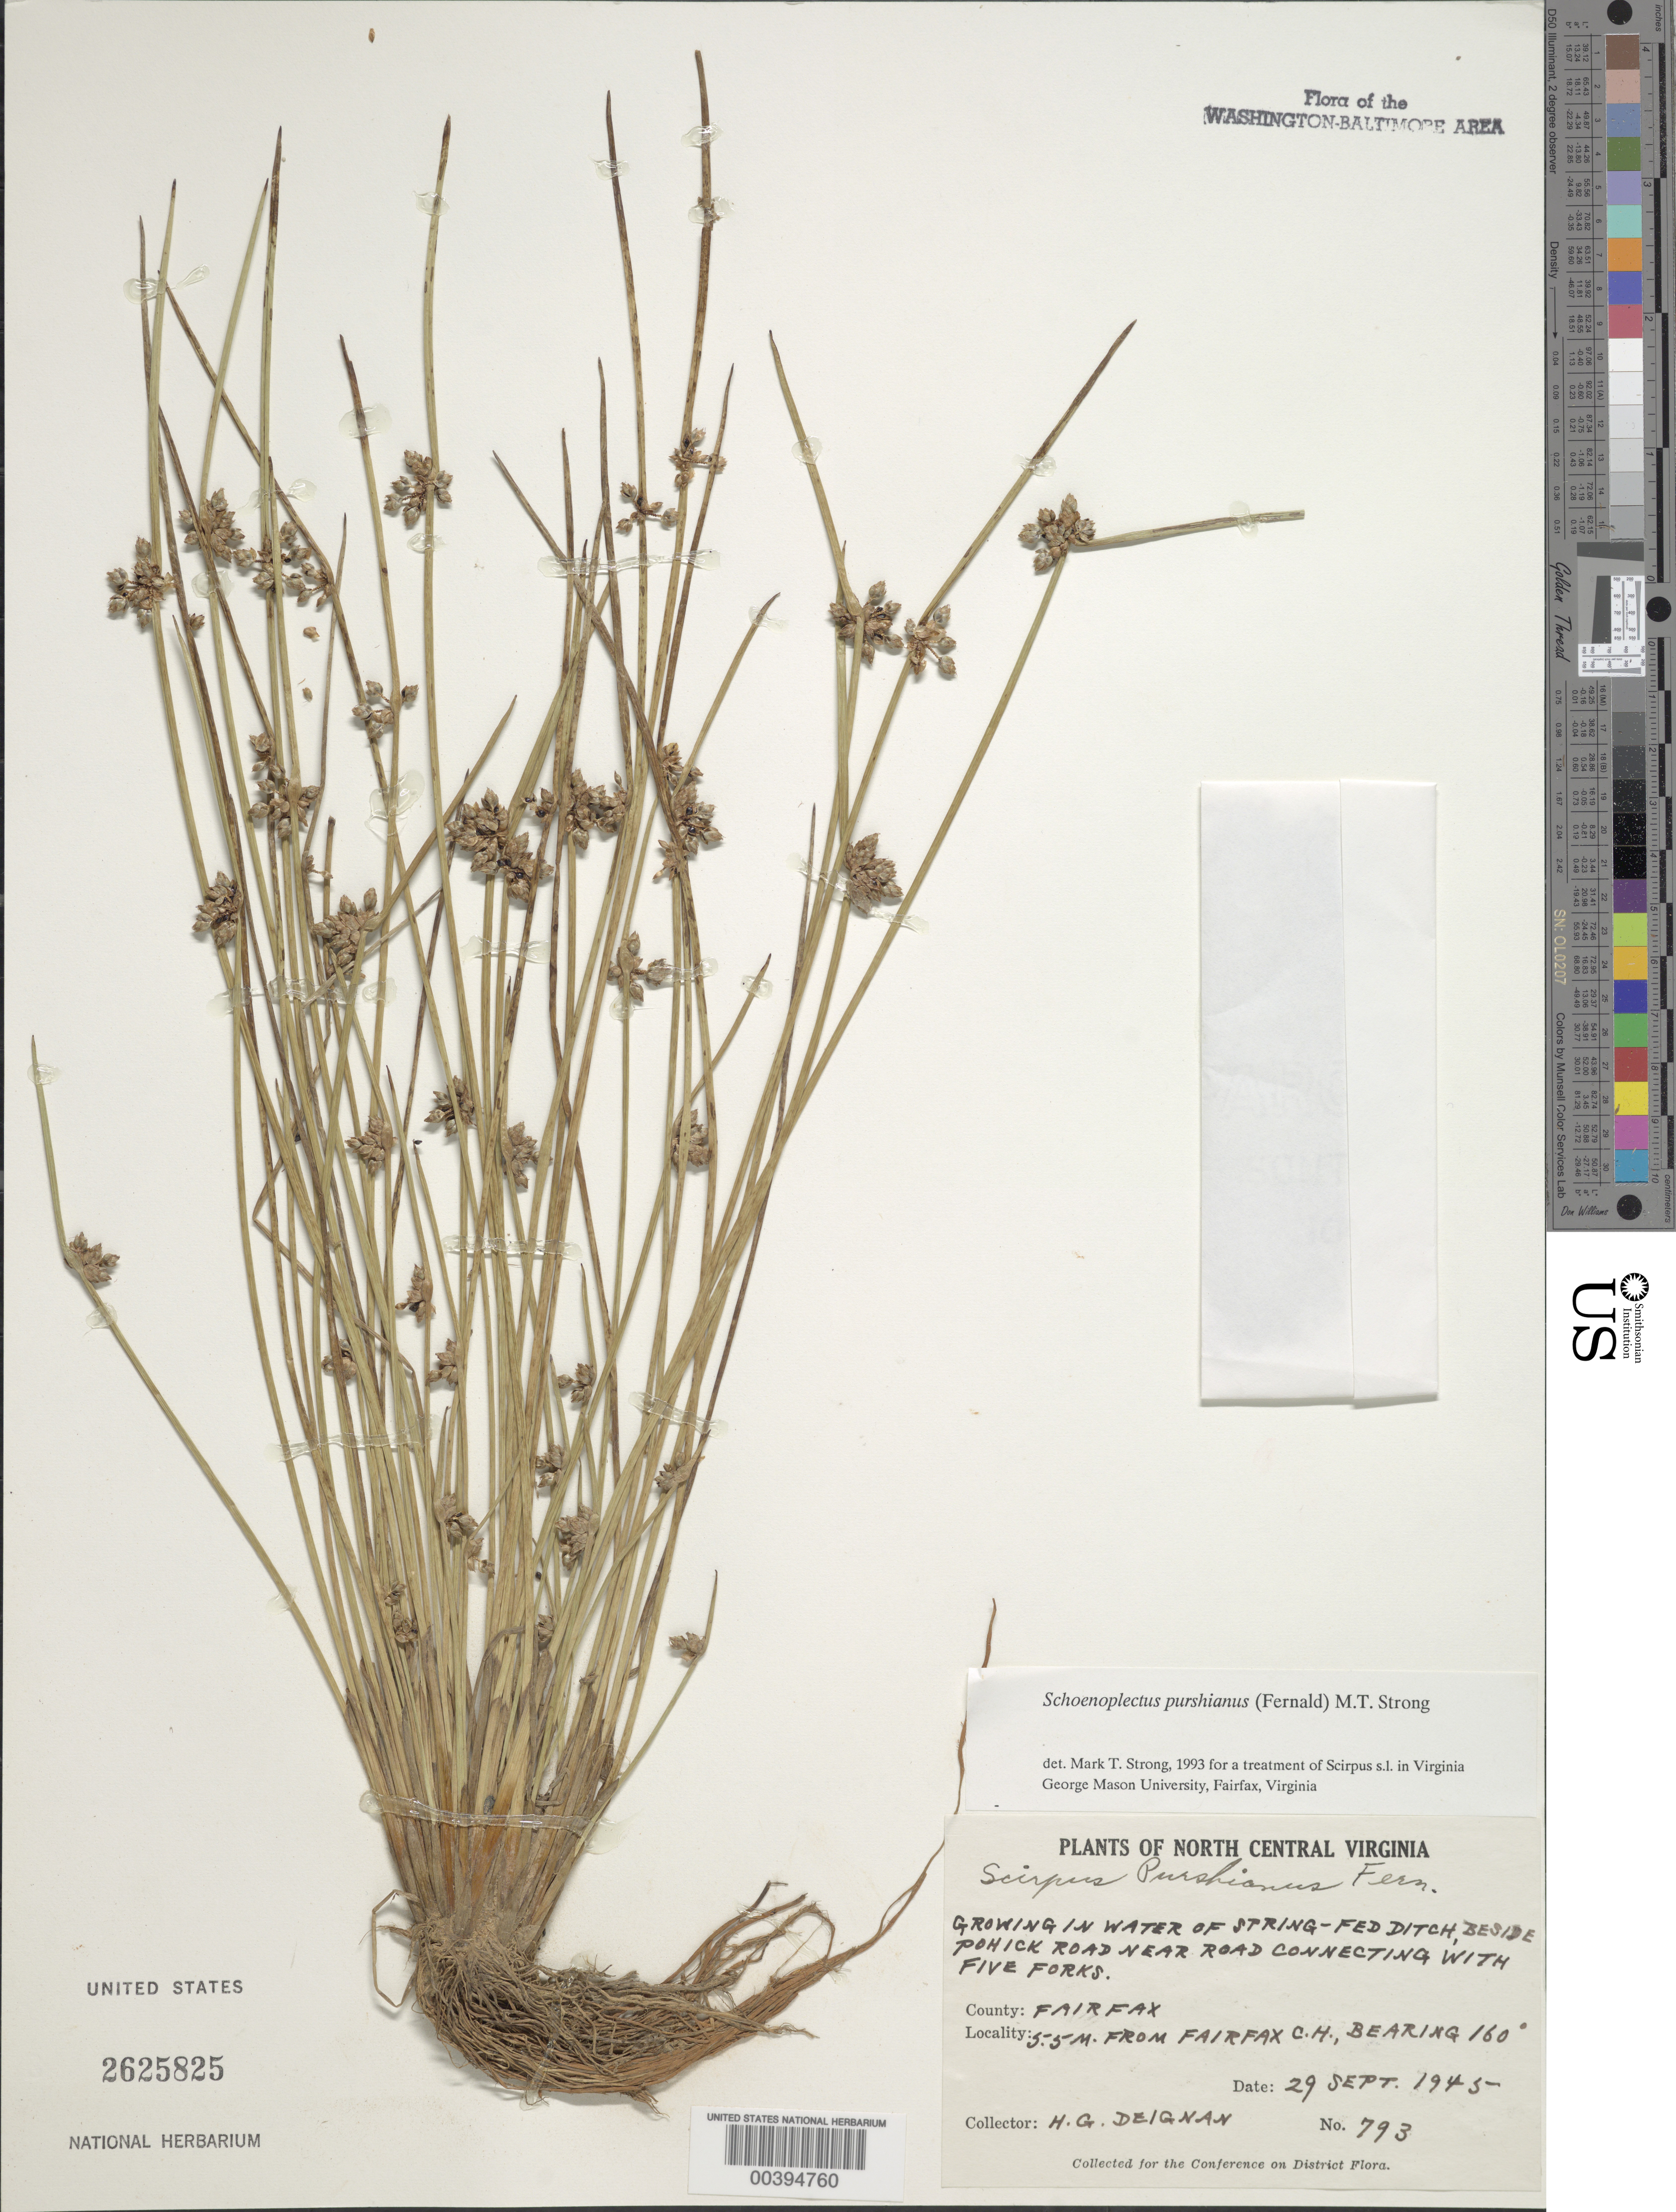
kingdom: Plantae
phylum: Tracheophyta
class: Liliopsida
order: Poales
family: Cyperaceae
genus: Schoenoplectus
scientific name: Schoenoplectus purshianus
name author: (Fernald) M.T. Strong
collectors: H. Deignan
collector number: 793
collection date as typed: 29 Sep 1945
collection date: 1945-09-29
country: United States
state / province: Virginia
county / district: Fairfax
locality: Pohick Road near Five Forks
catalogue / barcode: US 2625825